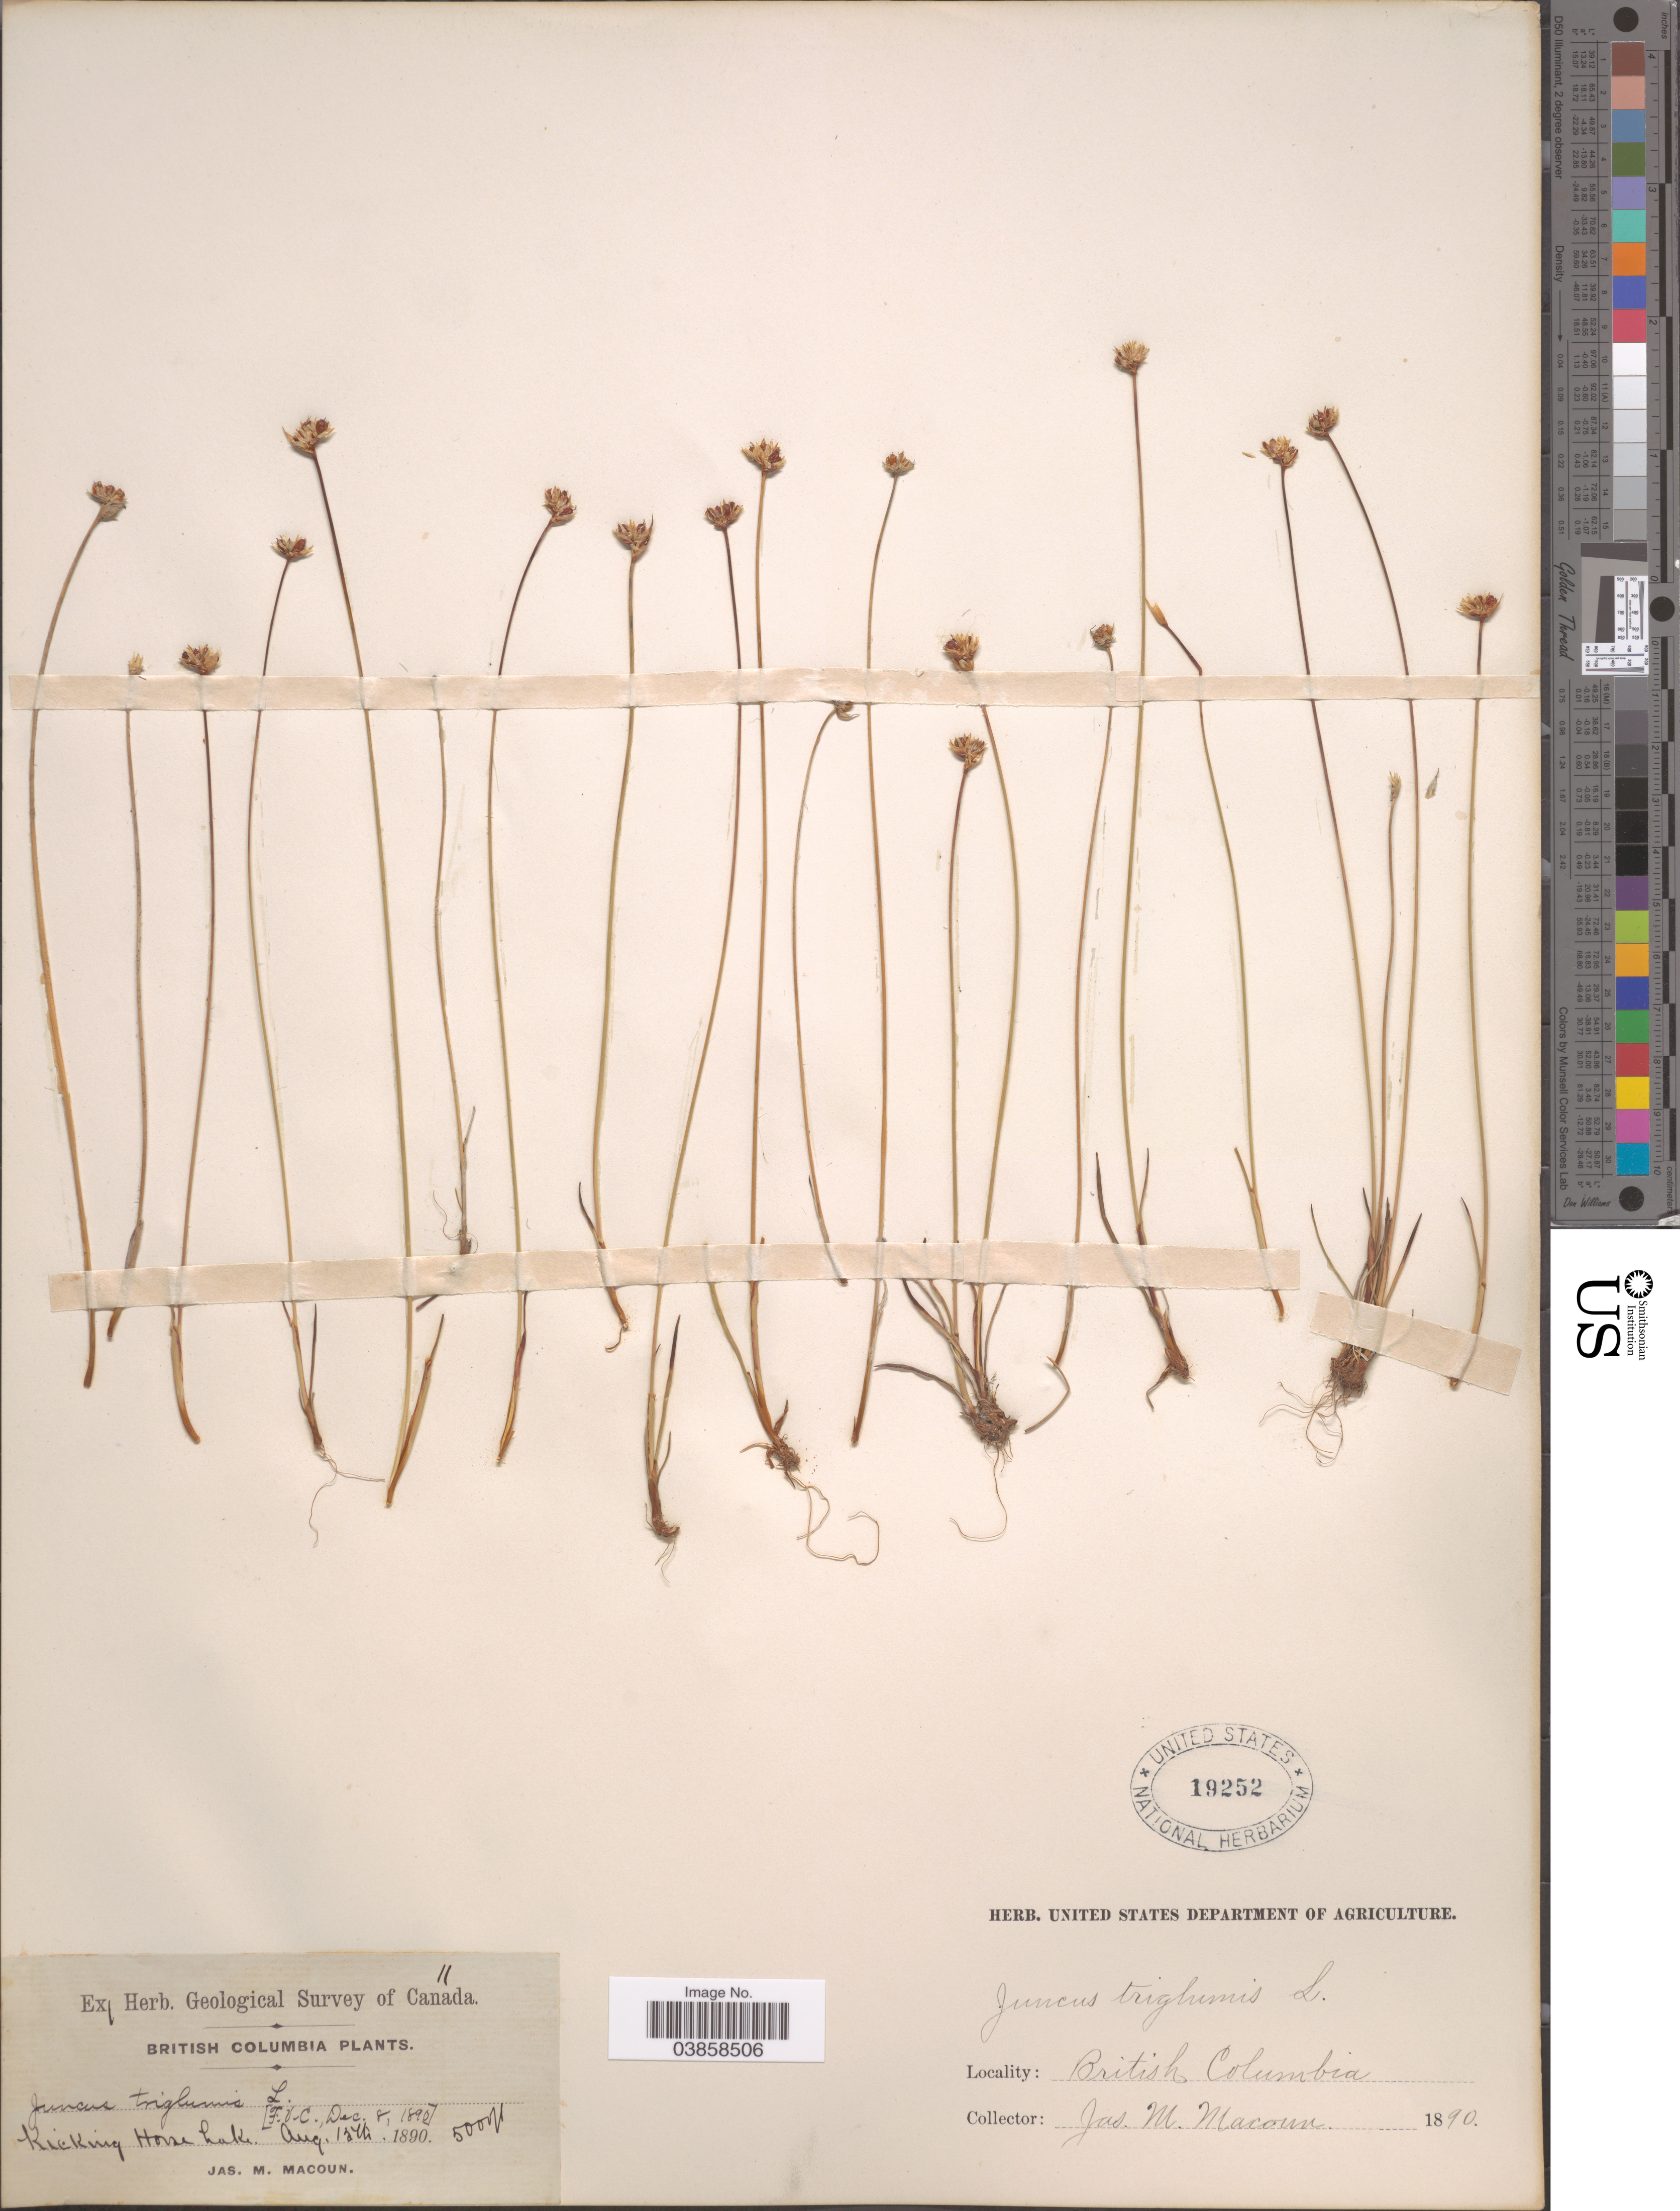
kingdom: Plantae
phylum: Tracheophyta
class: Liliopsida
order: Poales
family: Juncaceae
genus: Juncus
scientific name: Juncus triglumis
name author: L.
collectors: J. M. Macoun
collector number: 11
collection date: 1890-08-15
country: Canada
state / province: British Columbia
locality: Kicking Horse Lake.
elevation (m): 1524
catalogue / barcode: US 19252